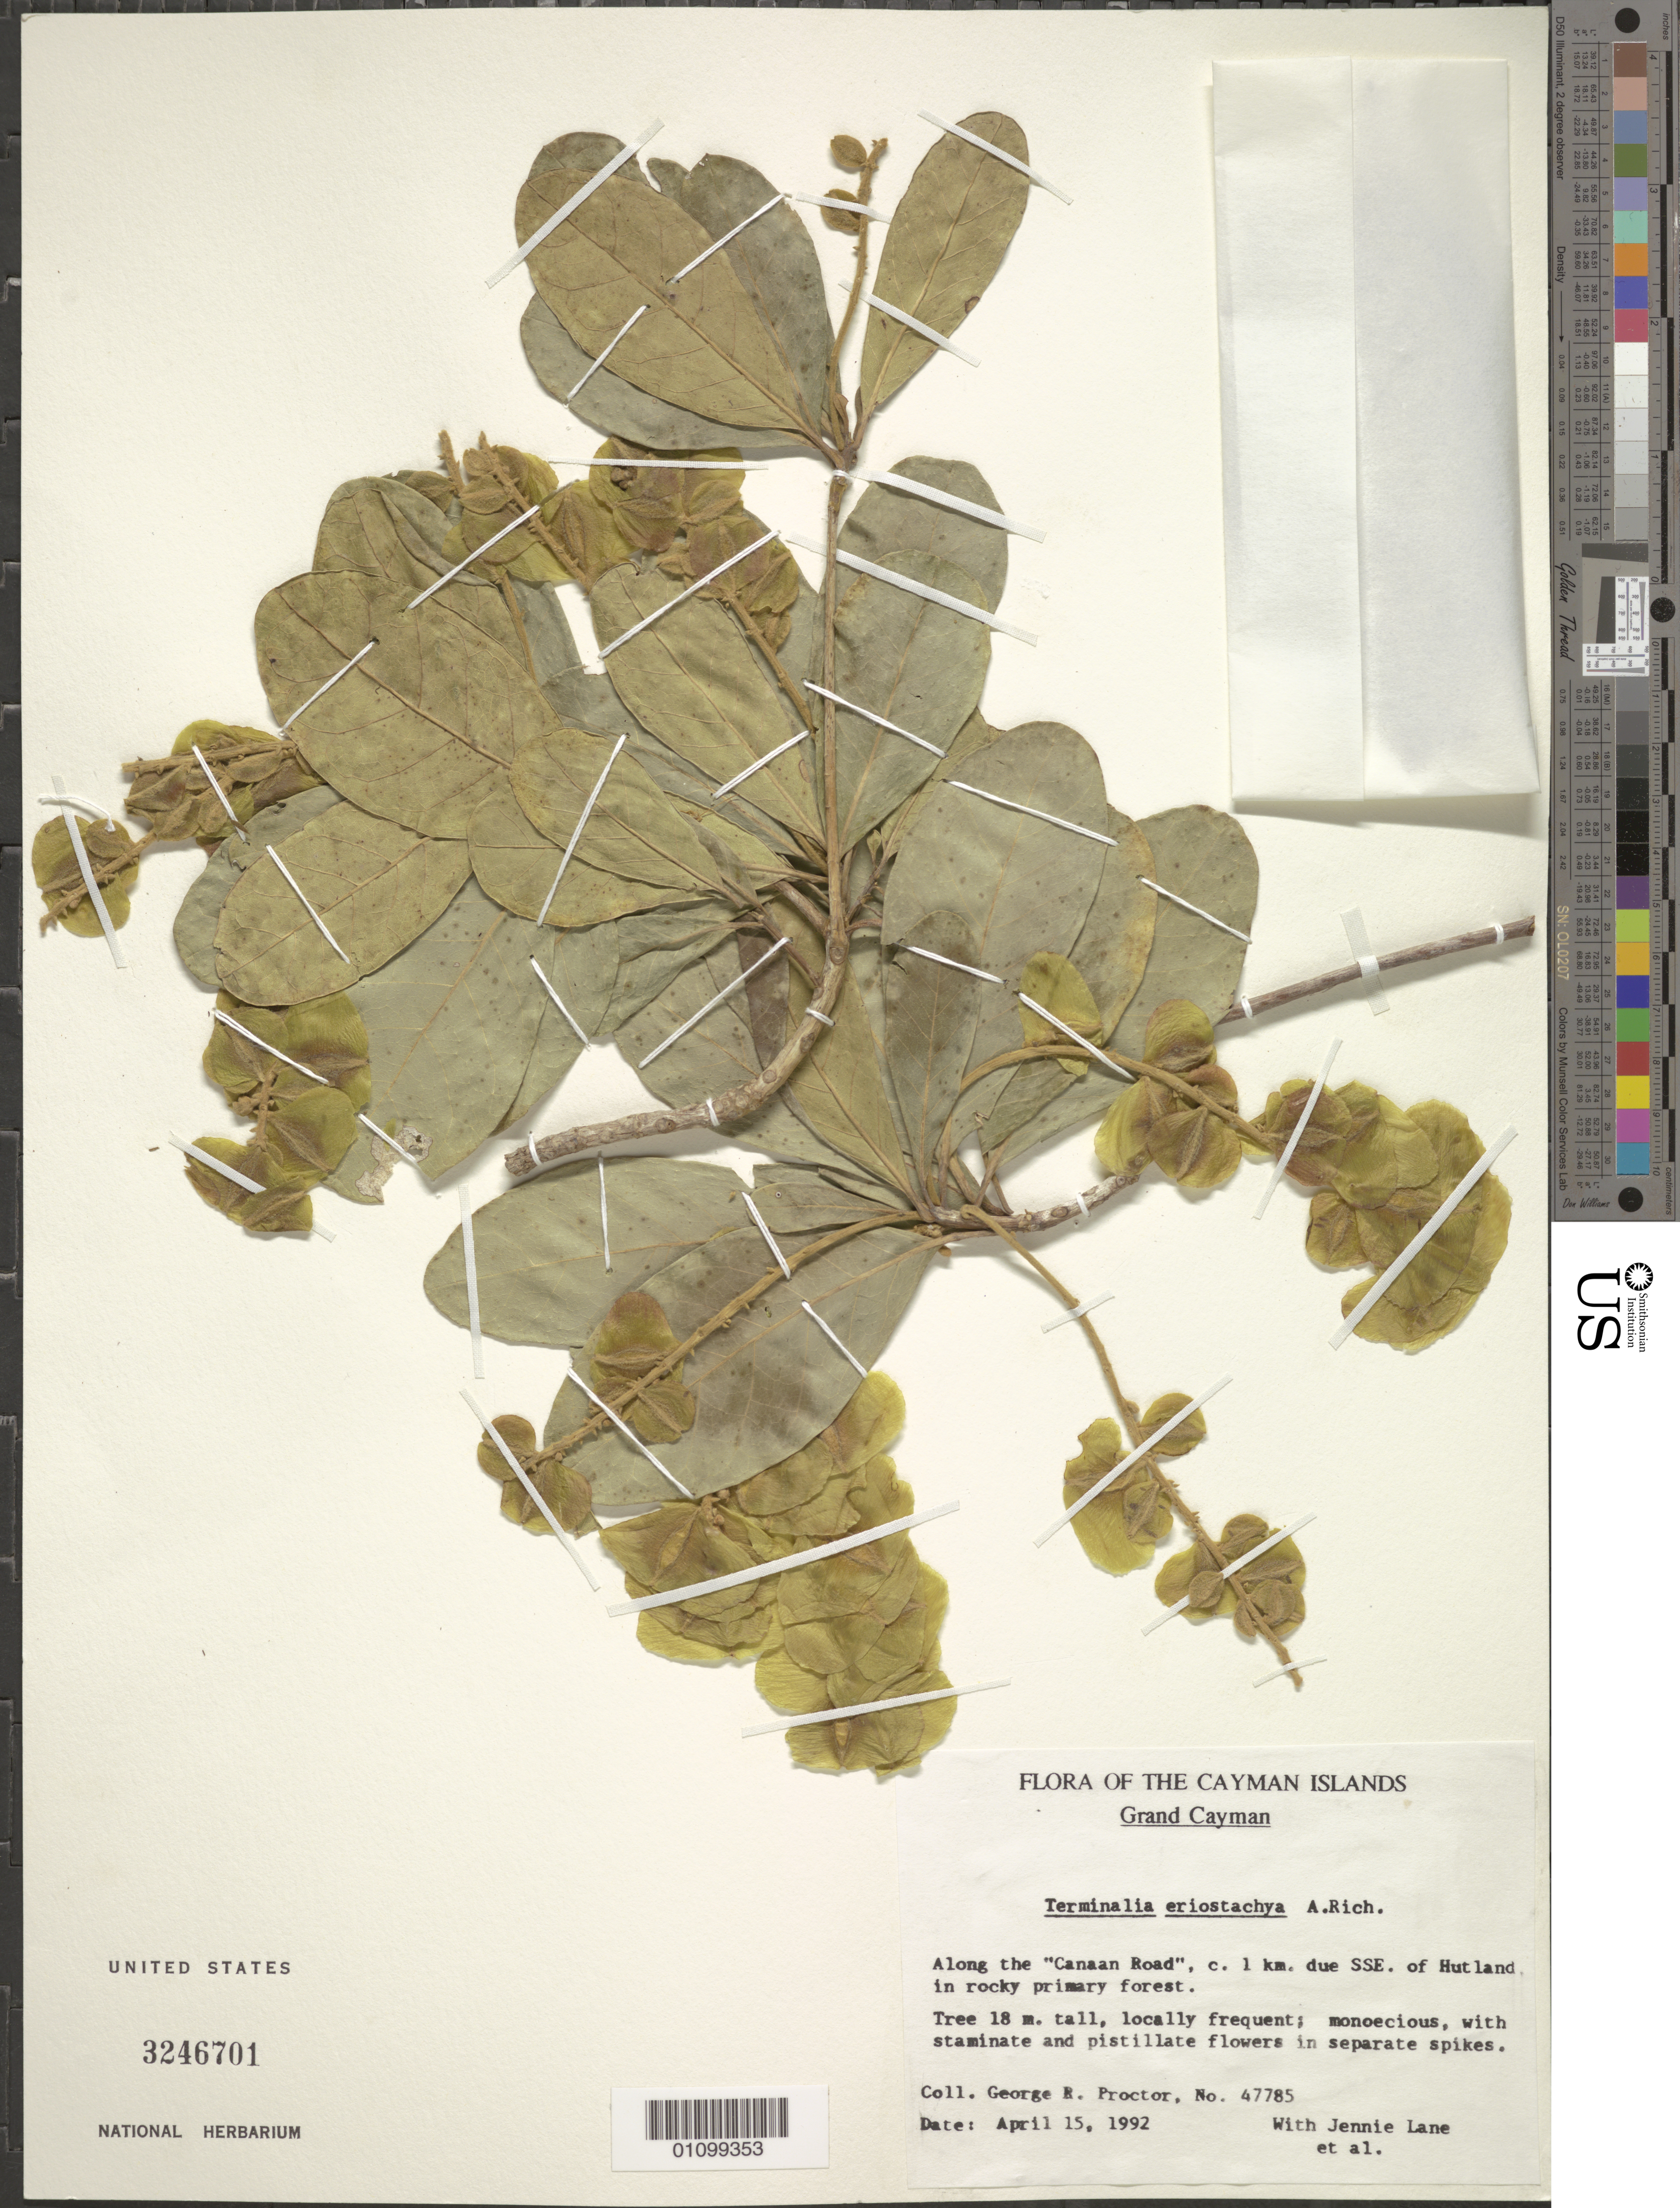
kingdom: Plantae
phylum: Tracheophyta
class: Magnoliopsida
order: Myrtales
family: Combretaceae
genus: Terminalia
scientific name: Terminalia eriostachya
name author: A. Rich.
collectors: G. R. Proctor, G. R. Proctor & G. R. Proctor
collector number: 47785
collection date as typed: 15 Apr 1992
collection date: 1992-04-15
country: Cayman Islands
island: Grand Cayman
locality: Along Canaan Road, c. 1 km. due SSE of Hutland in rocky primary forest.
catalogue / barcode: US 3246701